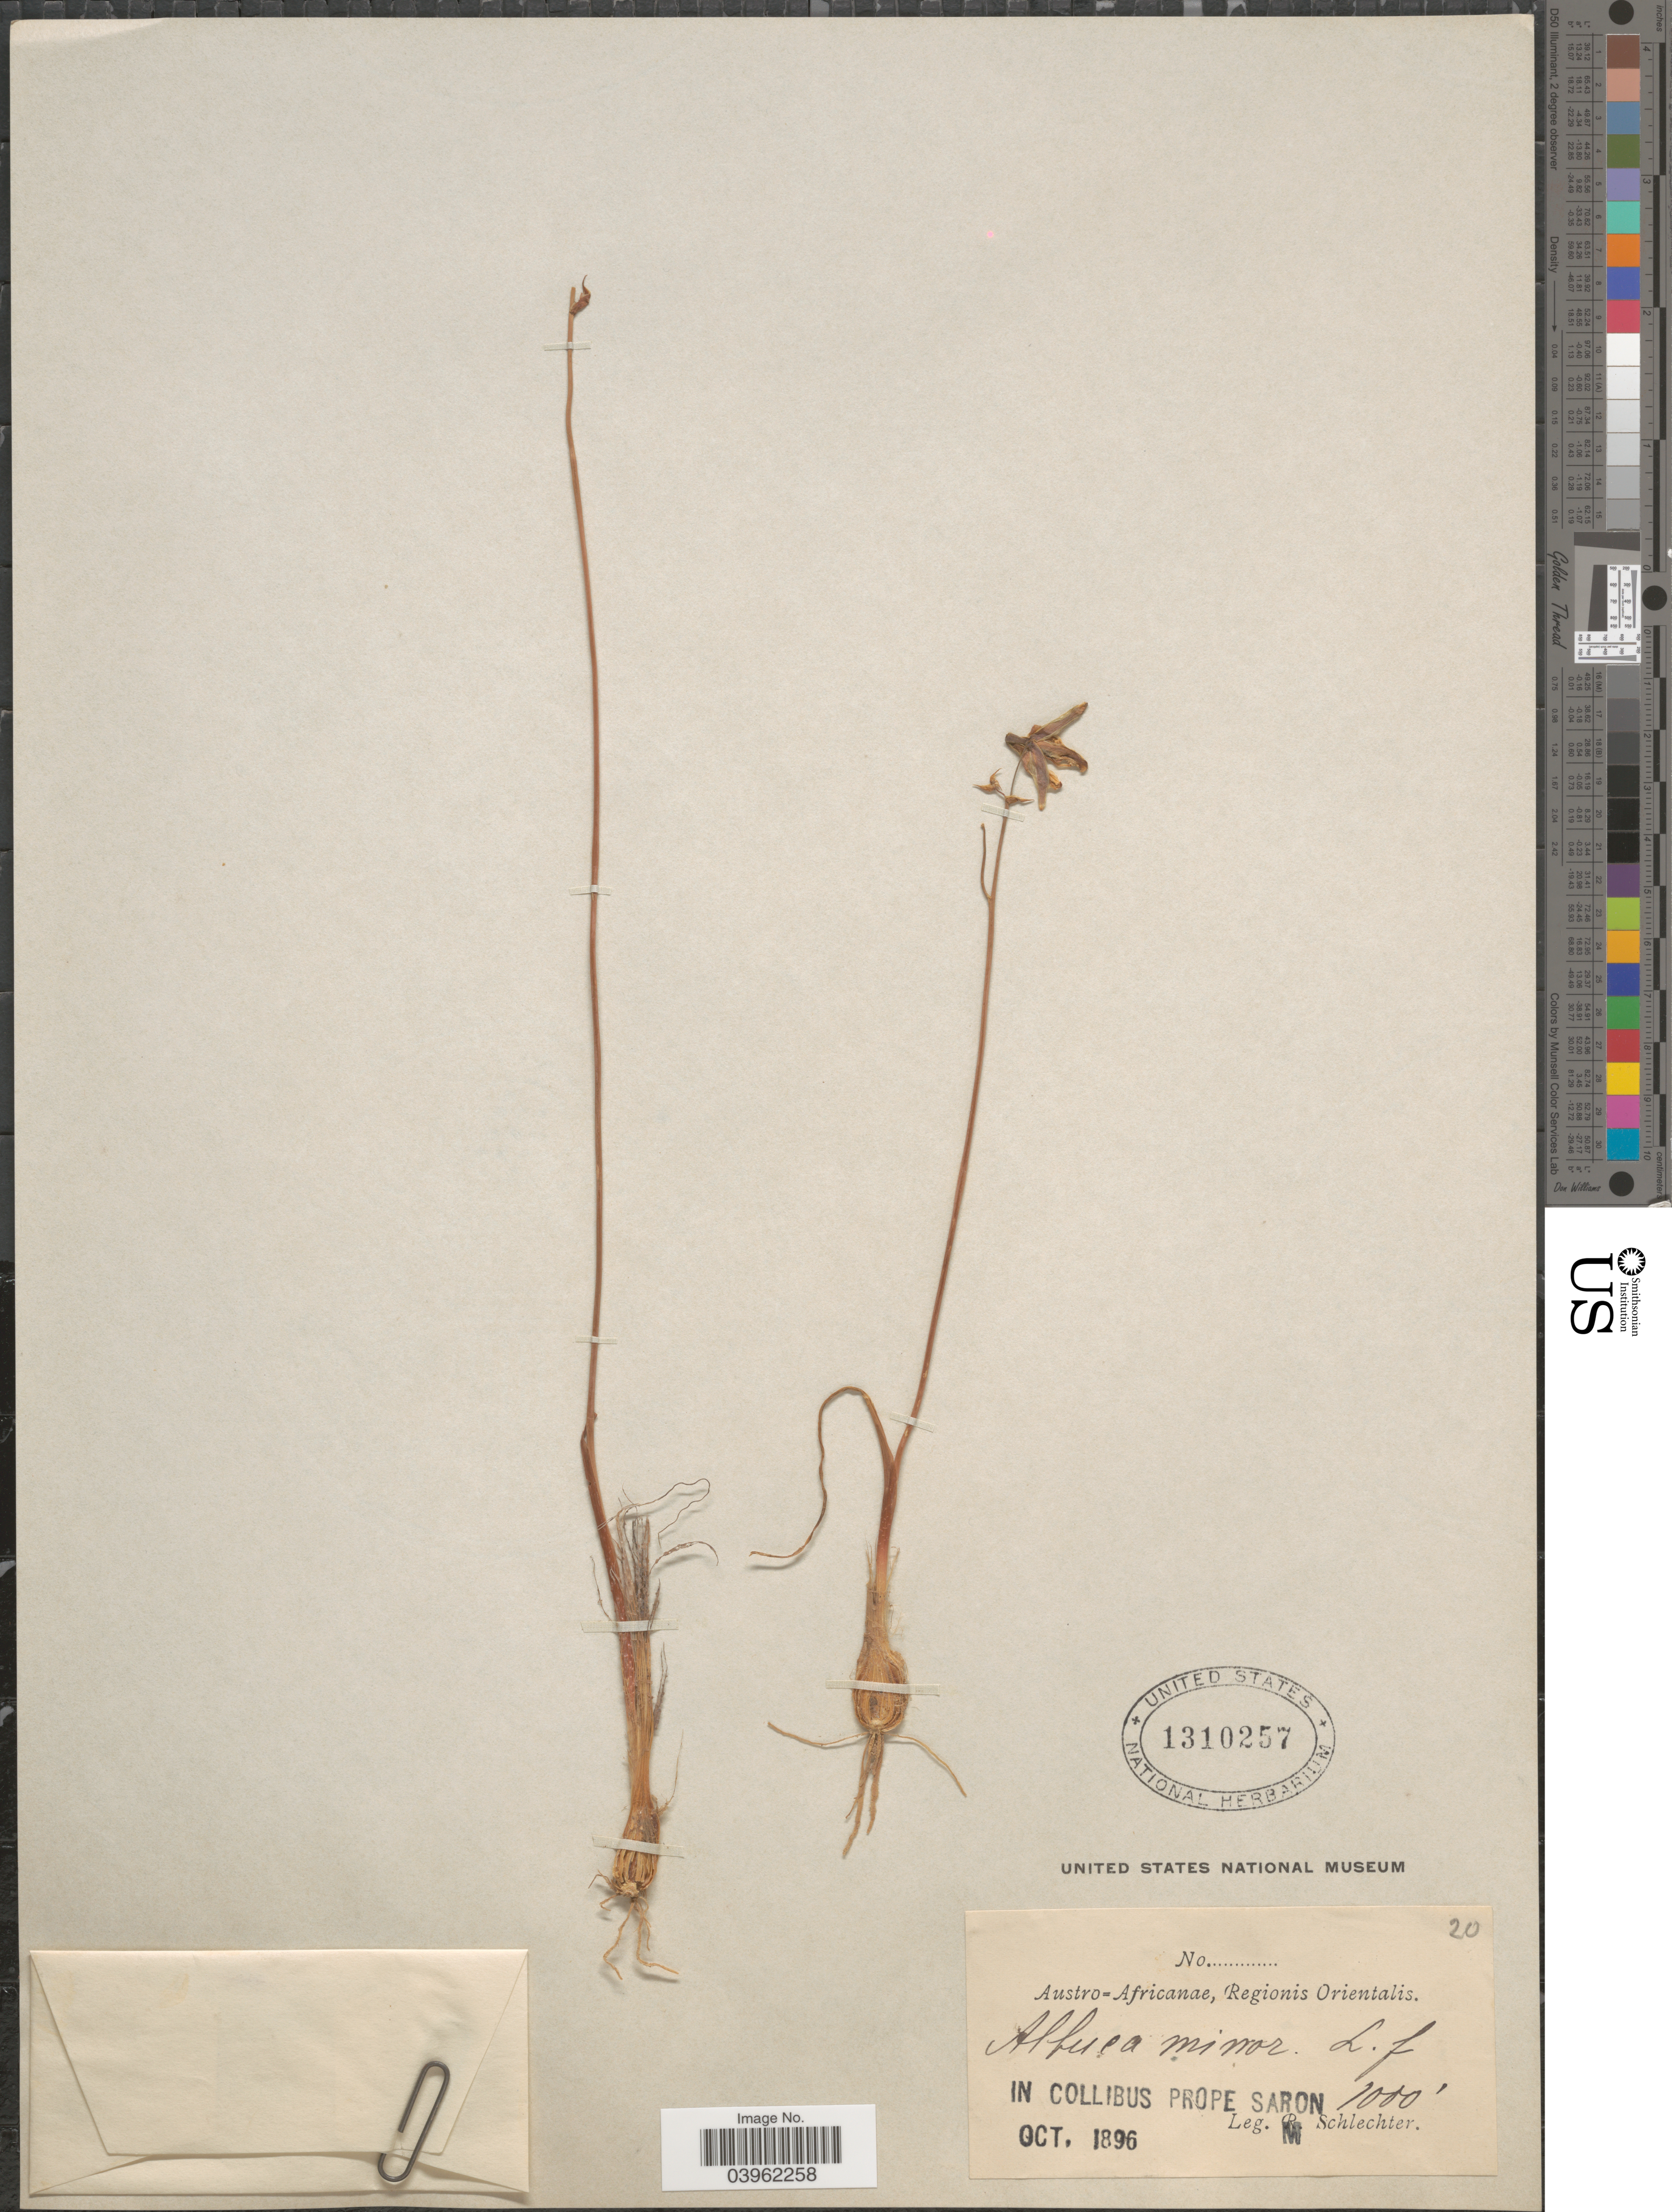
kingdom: Plantae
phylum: Tracheophyta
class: Liliopsida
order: Asparagales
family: Asparagaceae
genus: Albuca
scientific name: Albuca minor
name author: L.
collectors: M. Schlechter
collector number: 20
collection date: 1896-10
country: South Africa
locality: Austro=Africanae, Regionis Orientalis. In Collibus Prope Saron.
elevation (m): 305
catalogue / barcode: US 1310257